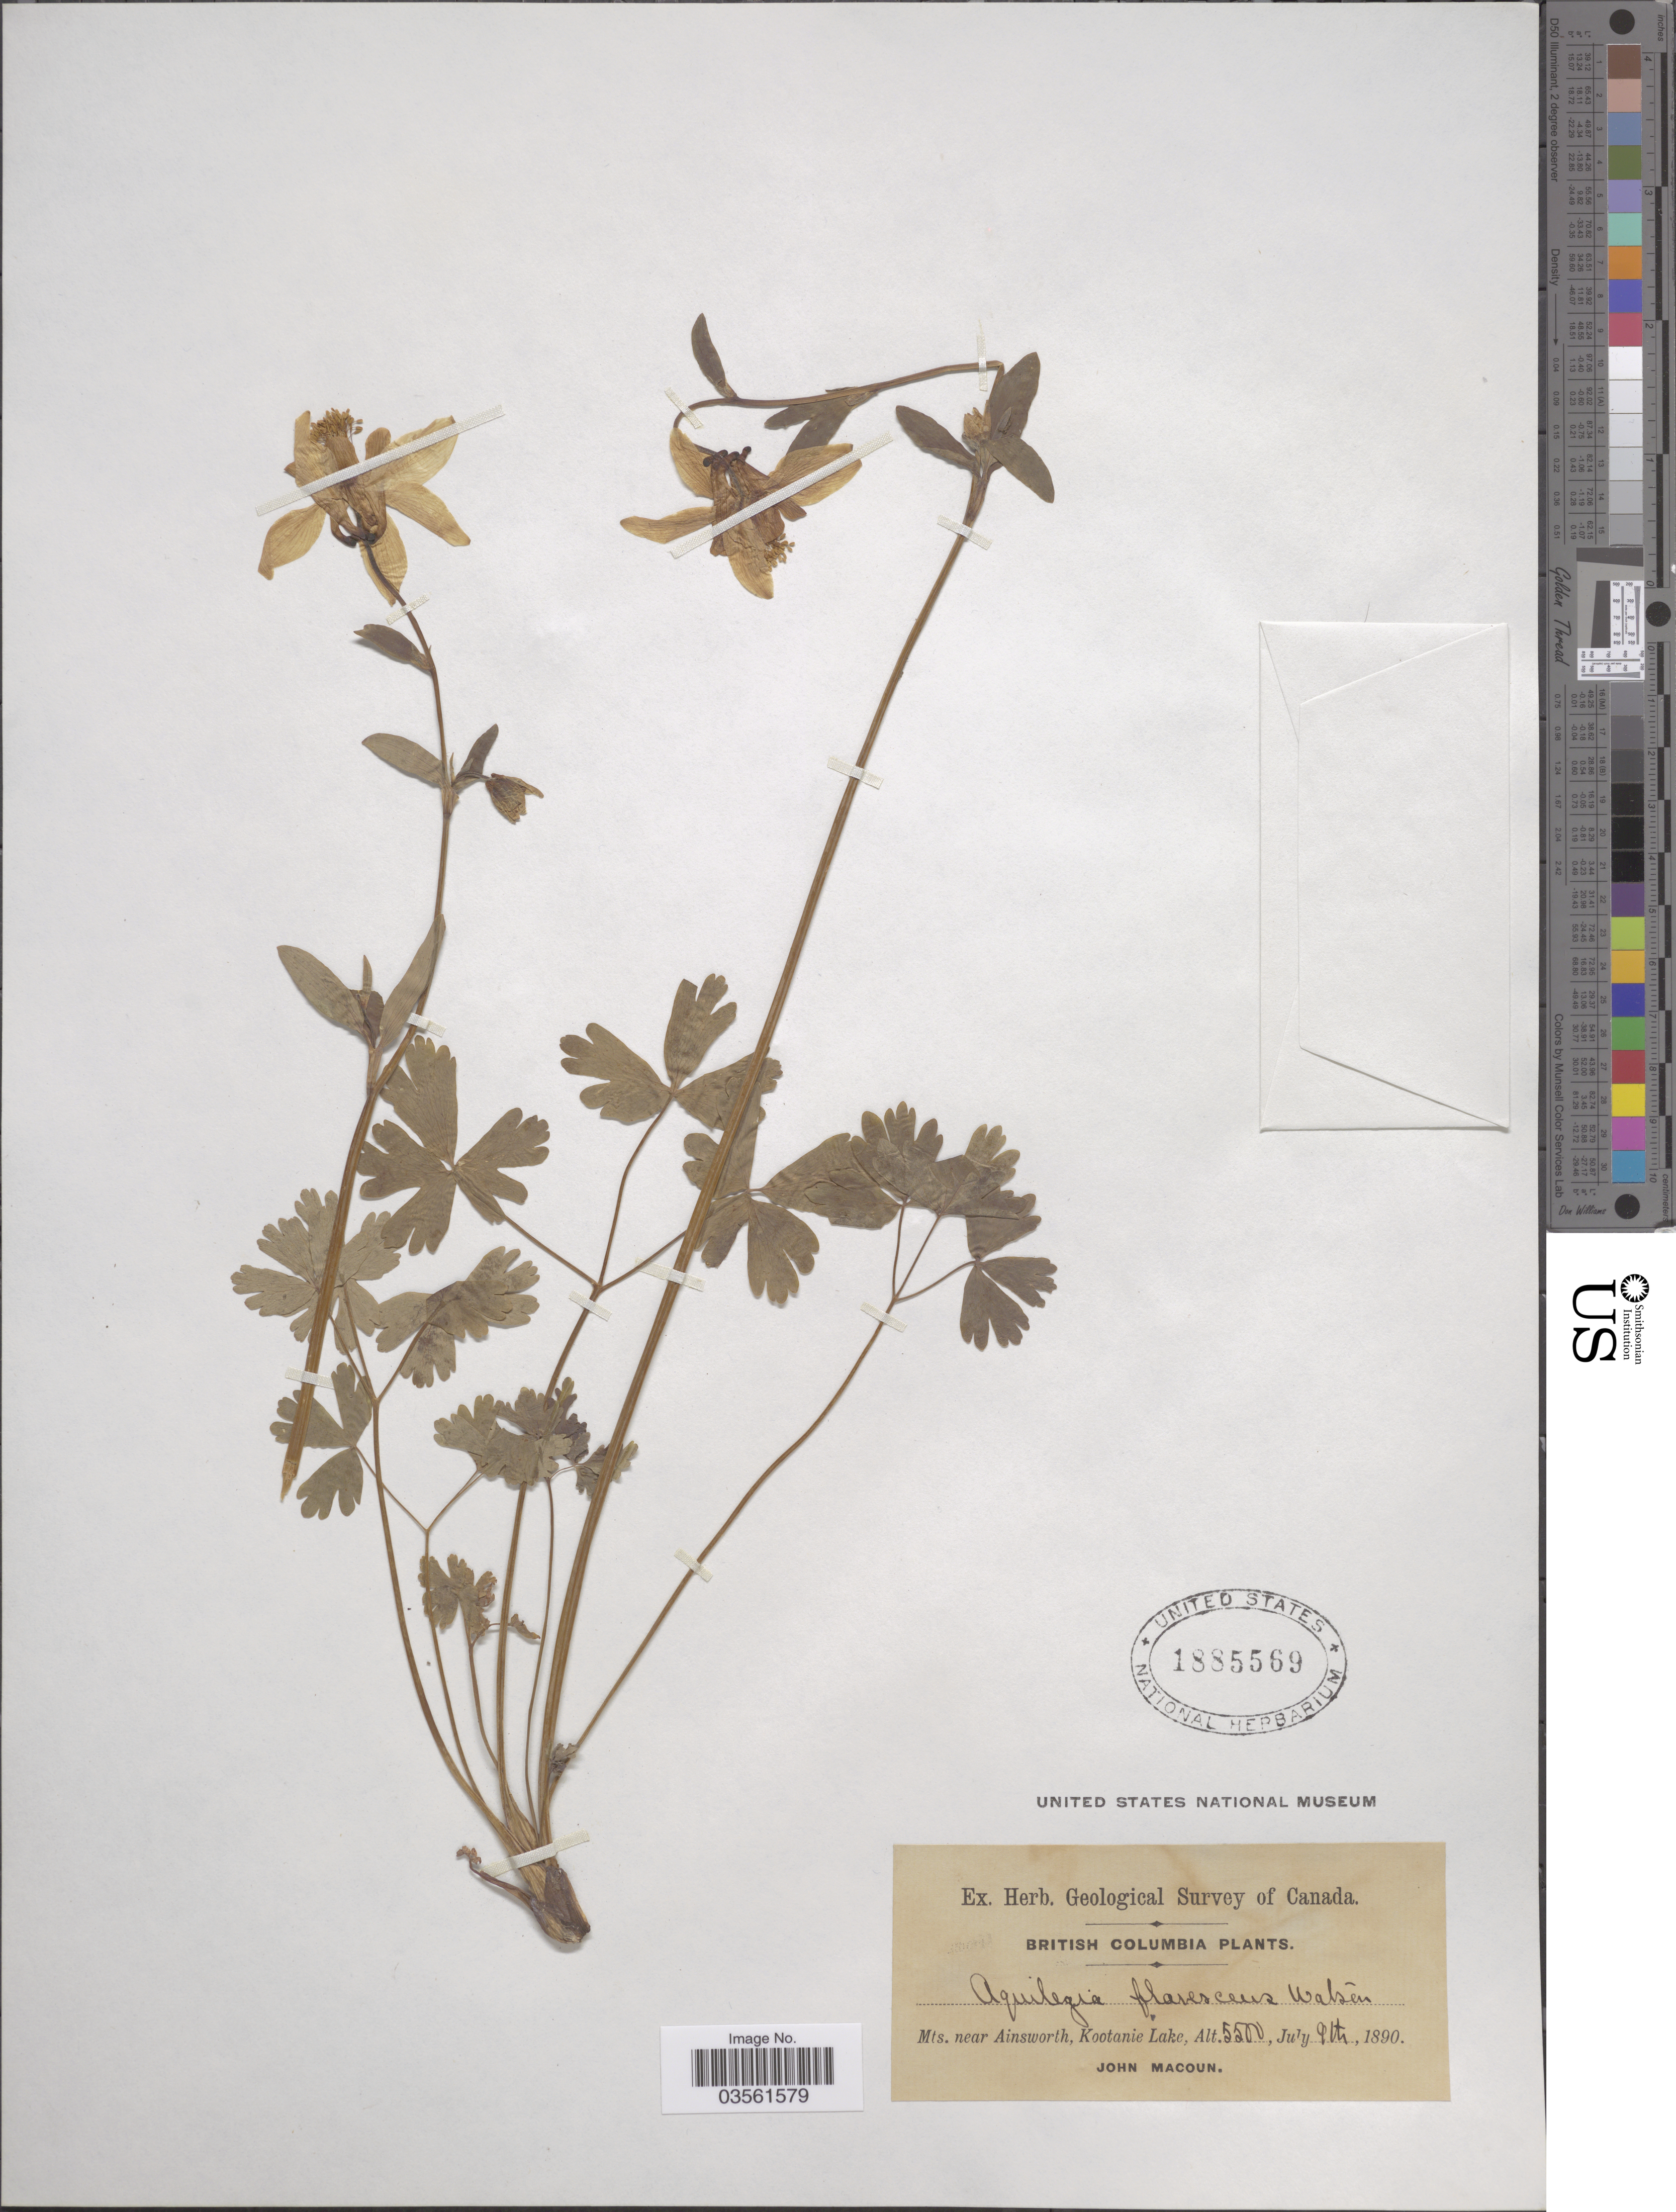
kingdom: Plantae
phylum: Tracheophyta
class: Magnoliopsida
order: Ranunculales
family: Ranunculaceae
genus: Aquilegia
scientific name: Aquilegia flavescens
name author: S. Watson in C. King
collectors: J. Macoun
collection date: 1890-07-09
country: Canada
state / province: British Columbia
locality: Mts. near Ainsworth, Kootanie Lake.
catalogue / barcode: US 1885569